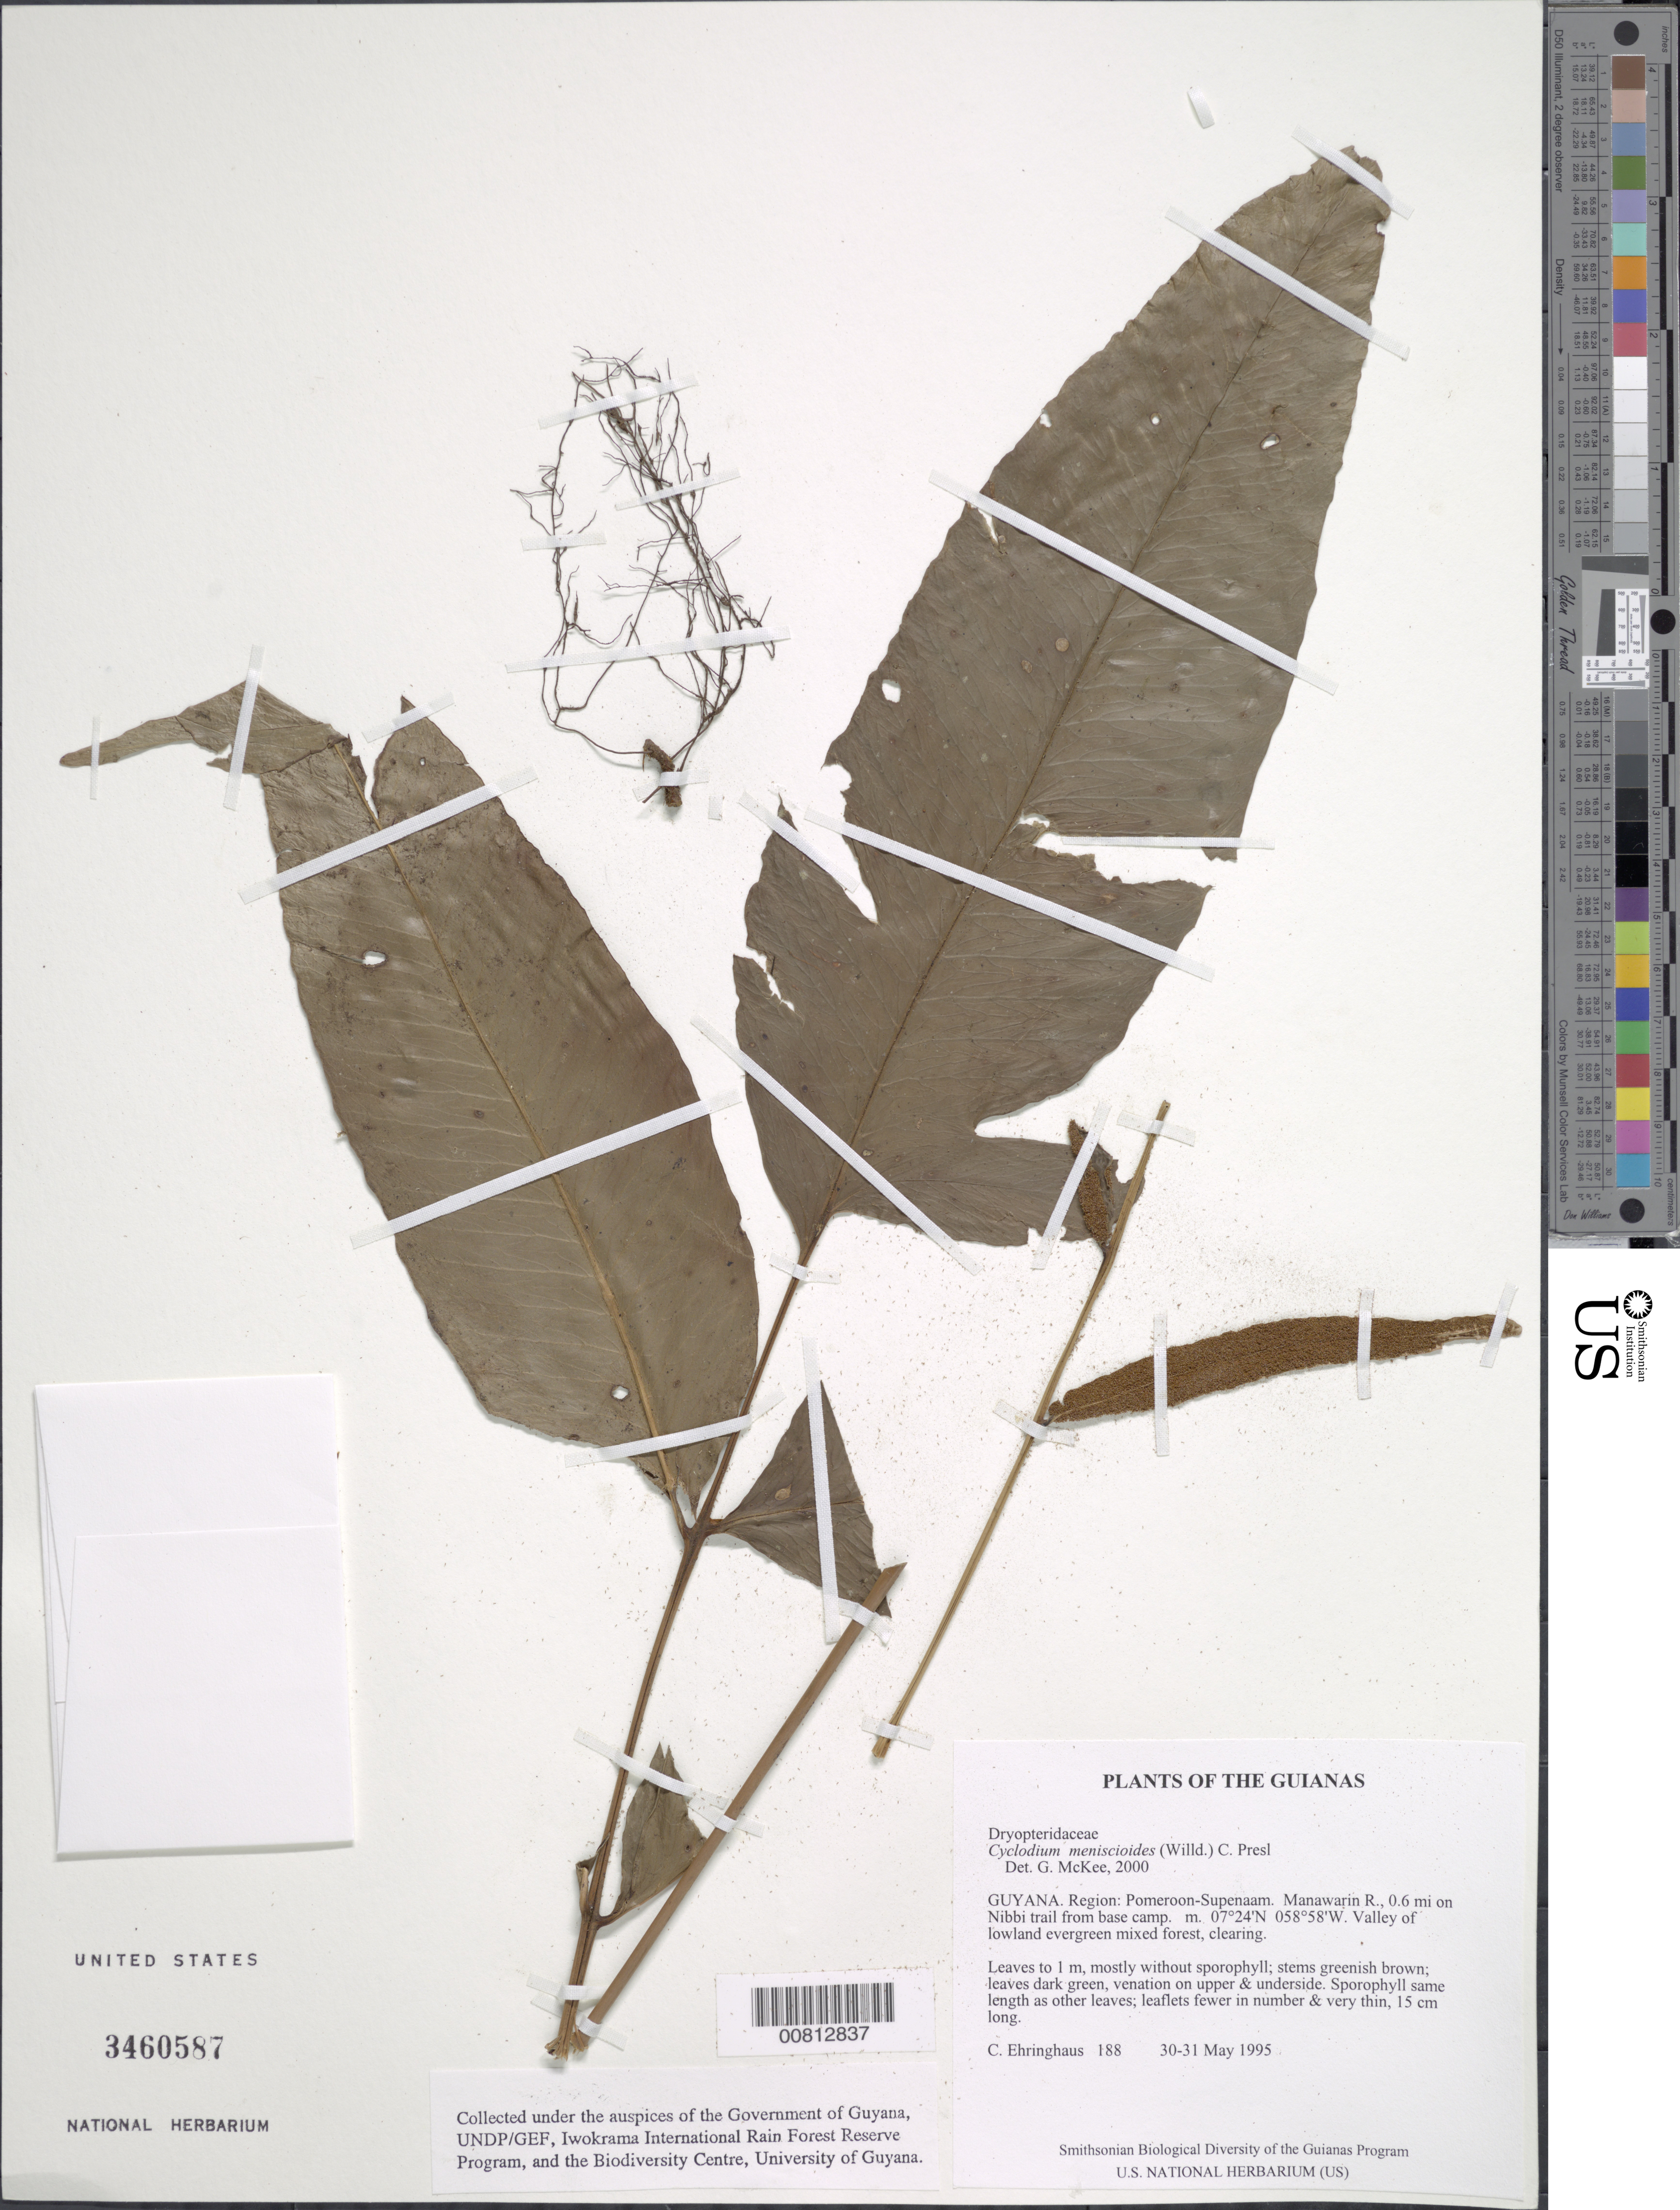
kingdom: Plantae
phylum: Tracheophyta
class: Polypodiopsida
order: Polypodiales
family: Dryopteridaceae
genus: Cyclodium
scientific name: Cyclodium meniscioides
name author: (Willd.) C. Presl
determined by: McKee, G. S., (US), NMNH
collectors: C. Ehringhaus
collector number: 188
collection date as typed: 30-31 May 1995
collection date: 1995-05-30/1995-05-31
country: Guyana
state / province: Pomeroon-Supenaam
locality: Manawarin R., 0.6 mi on Nibbi trail from base camp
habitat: Valley of lowland evergreen mixed forest, clearing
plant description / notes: Sporophyll same length as other leaves; leaflets fewer in number & very thin, 15 cm long.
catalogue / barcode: US 3460587